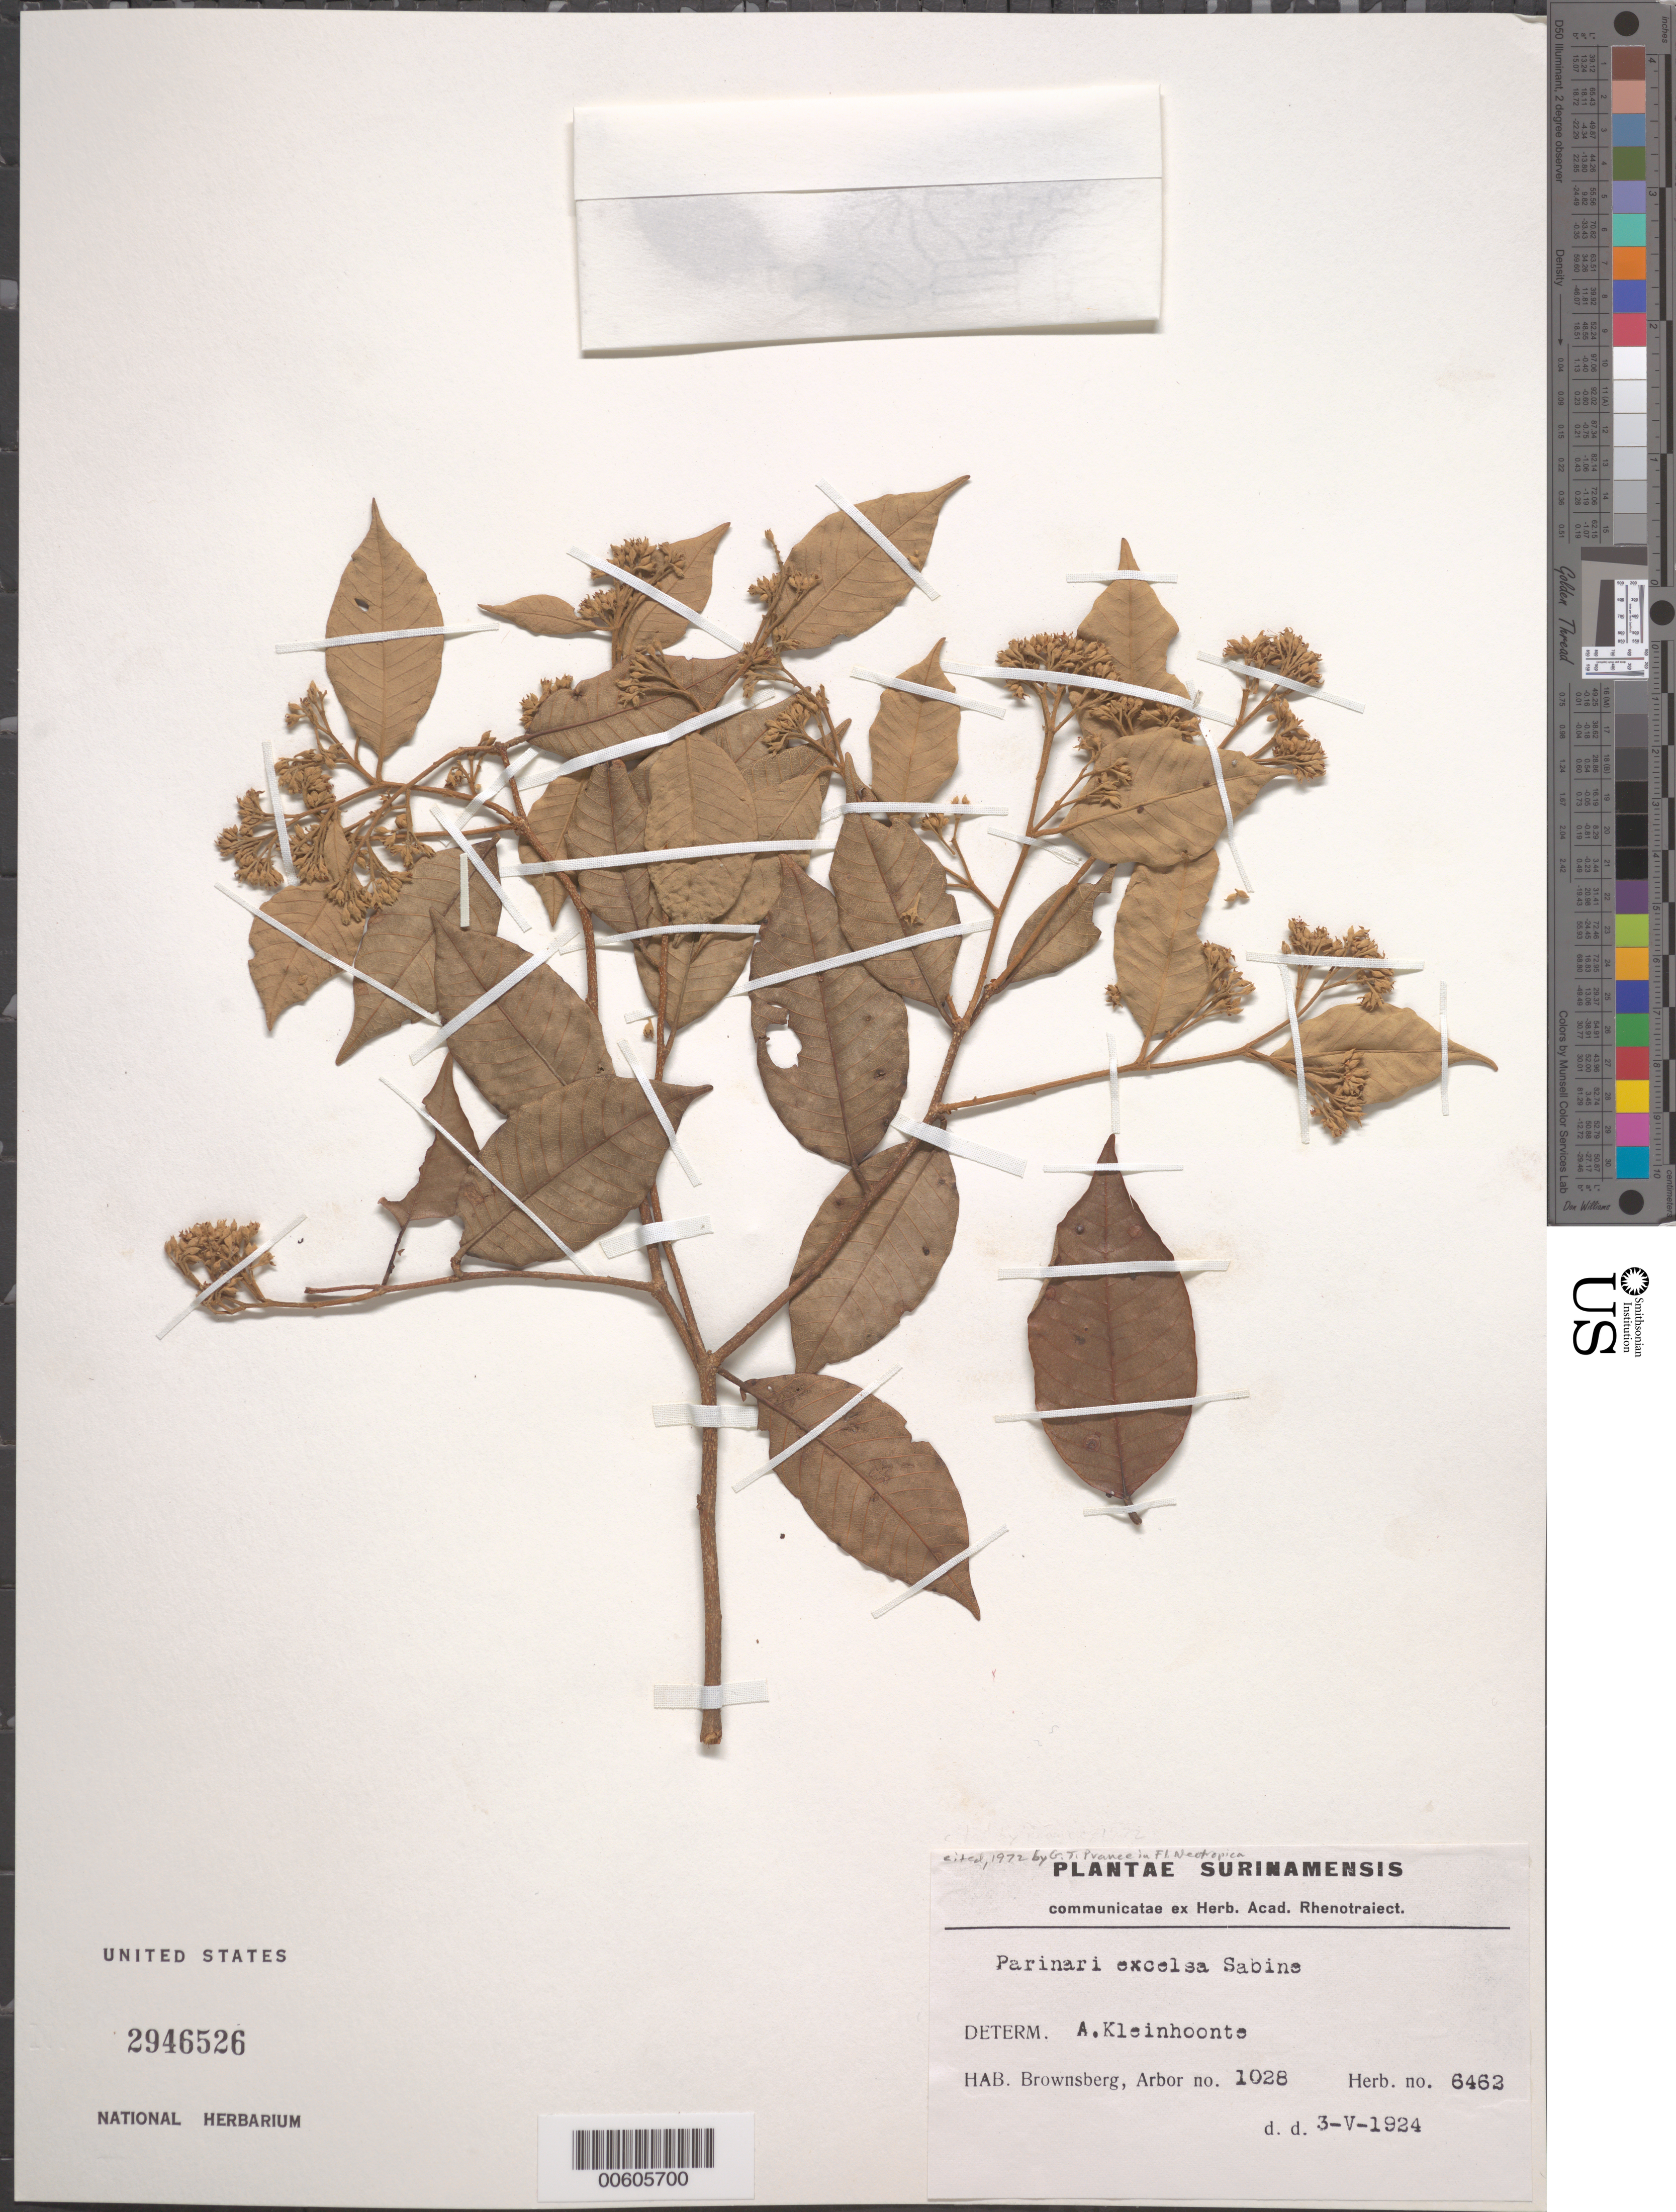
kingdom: Plantae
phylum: Tracheophyta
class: Magnoliopsida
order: Malpighiales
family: Chrysobalanaceae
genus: Parinari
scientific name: Parinari brachystachya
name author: Benth.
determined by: Barbosa-Silva, R. G.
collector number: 6462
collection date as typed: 3-May-24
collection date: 1924-05-03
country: Suriname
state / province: Brokopondo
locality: Brownsberg, Forest Reserve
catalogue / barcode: US 2946526